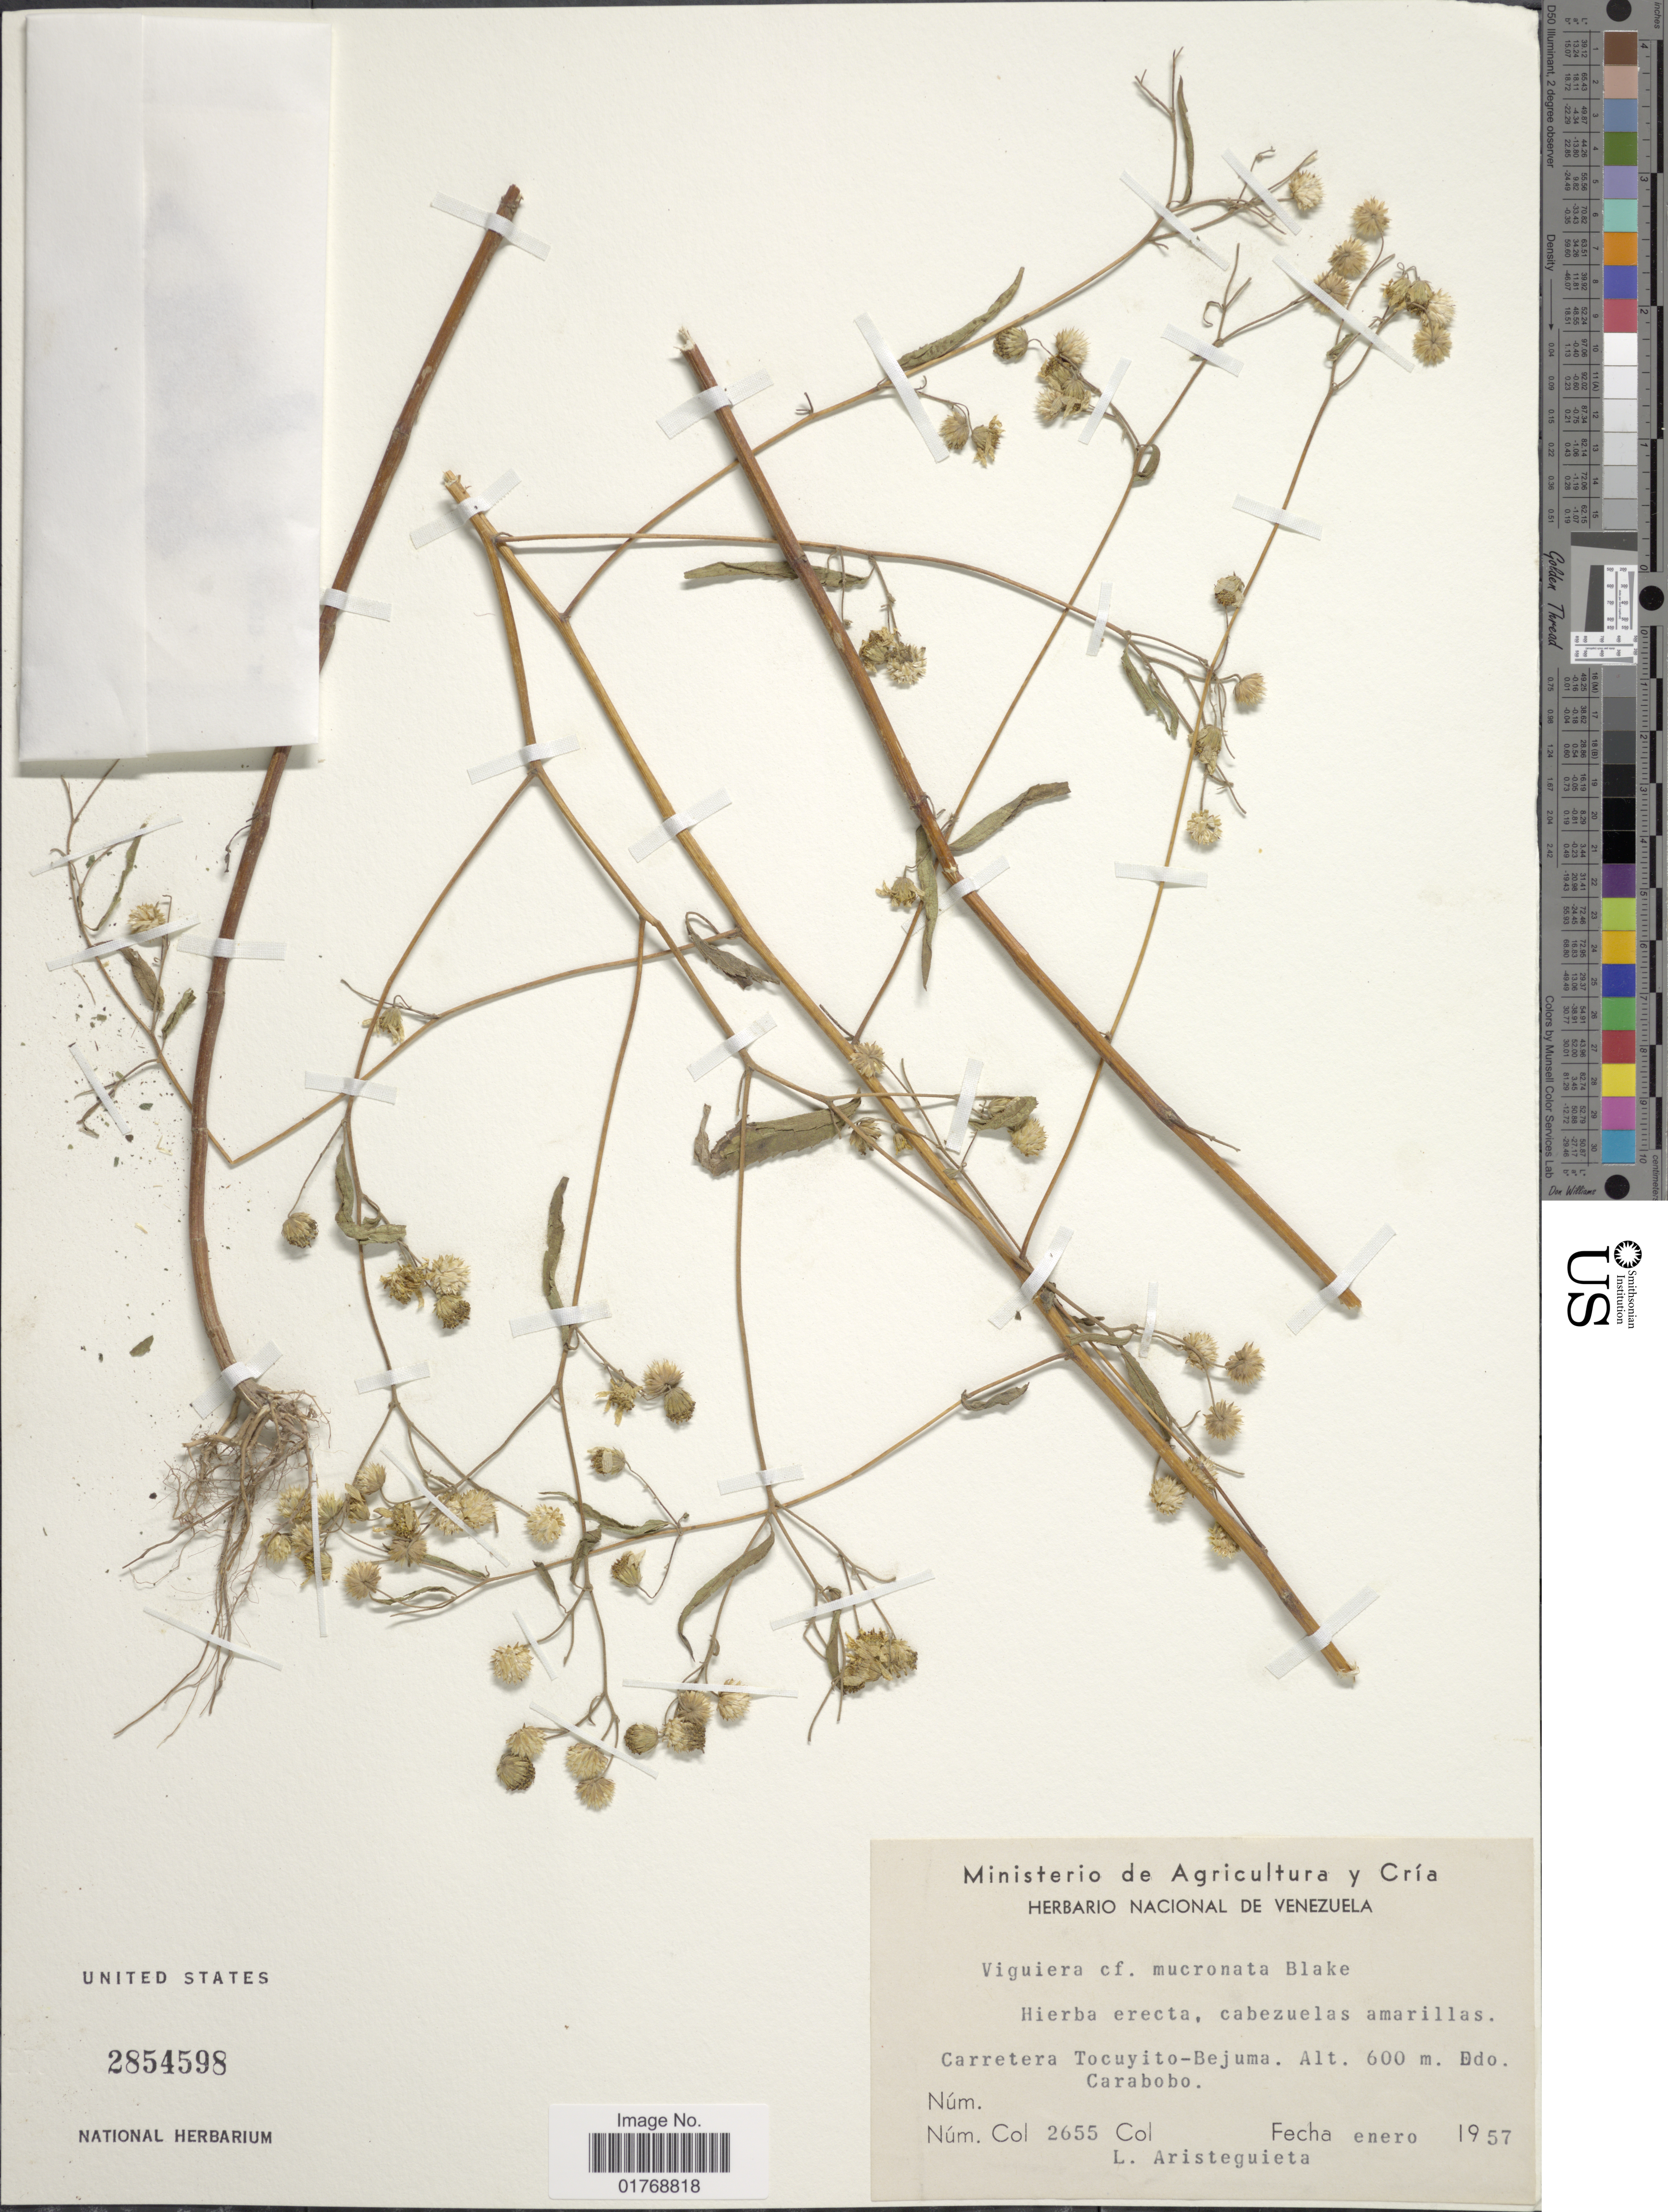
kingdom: Plantae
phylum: Tracheophyta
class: Magnoliopsida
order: Asterales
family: Asteraceae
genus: Viguiera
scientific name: Viguiera mucronata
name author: Blake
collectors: L. Aristeguieta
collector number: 2655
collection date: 1957-01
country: Venezuela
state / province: Carabobo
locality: Carretera Tocuyito-Bejuma. edo. Carabobo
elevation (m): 600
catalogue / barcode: US 2854598